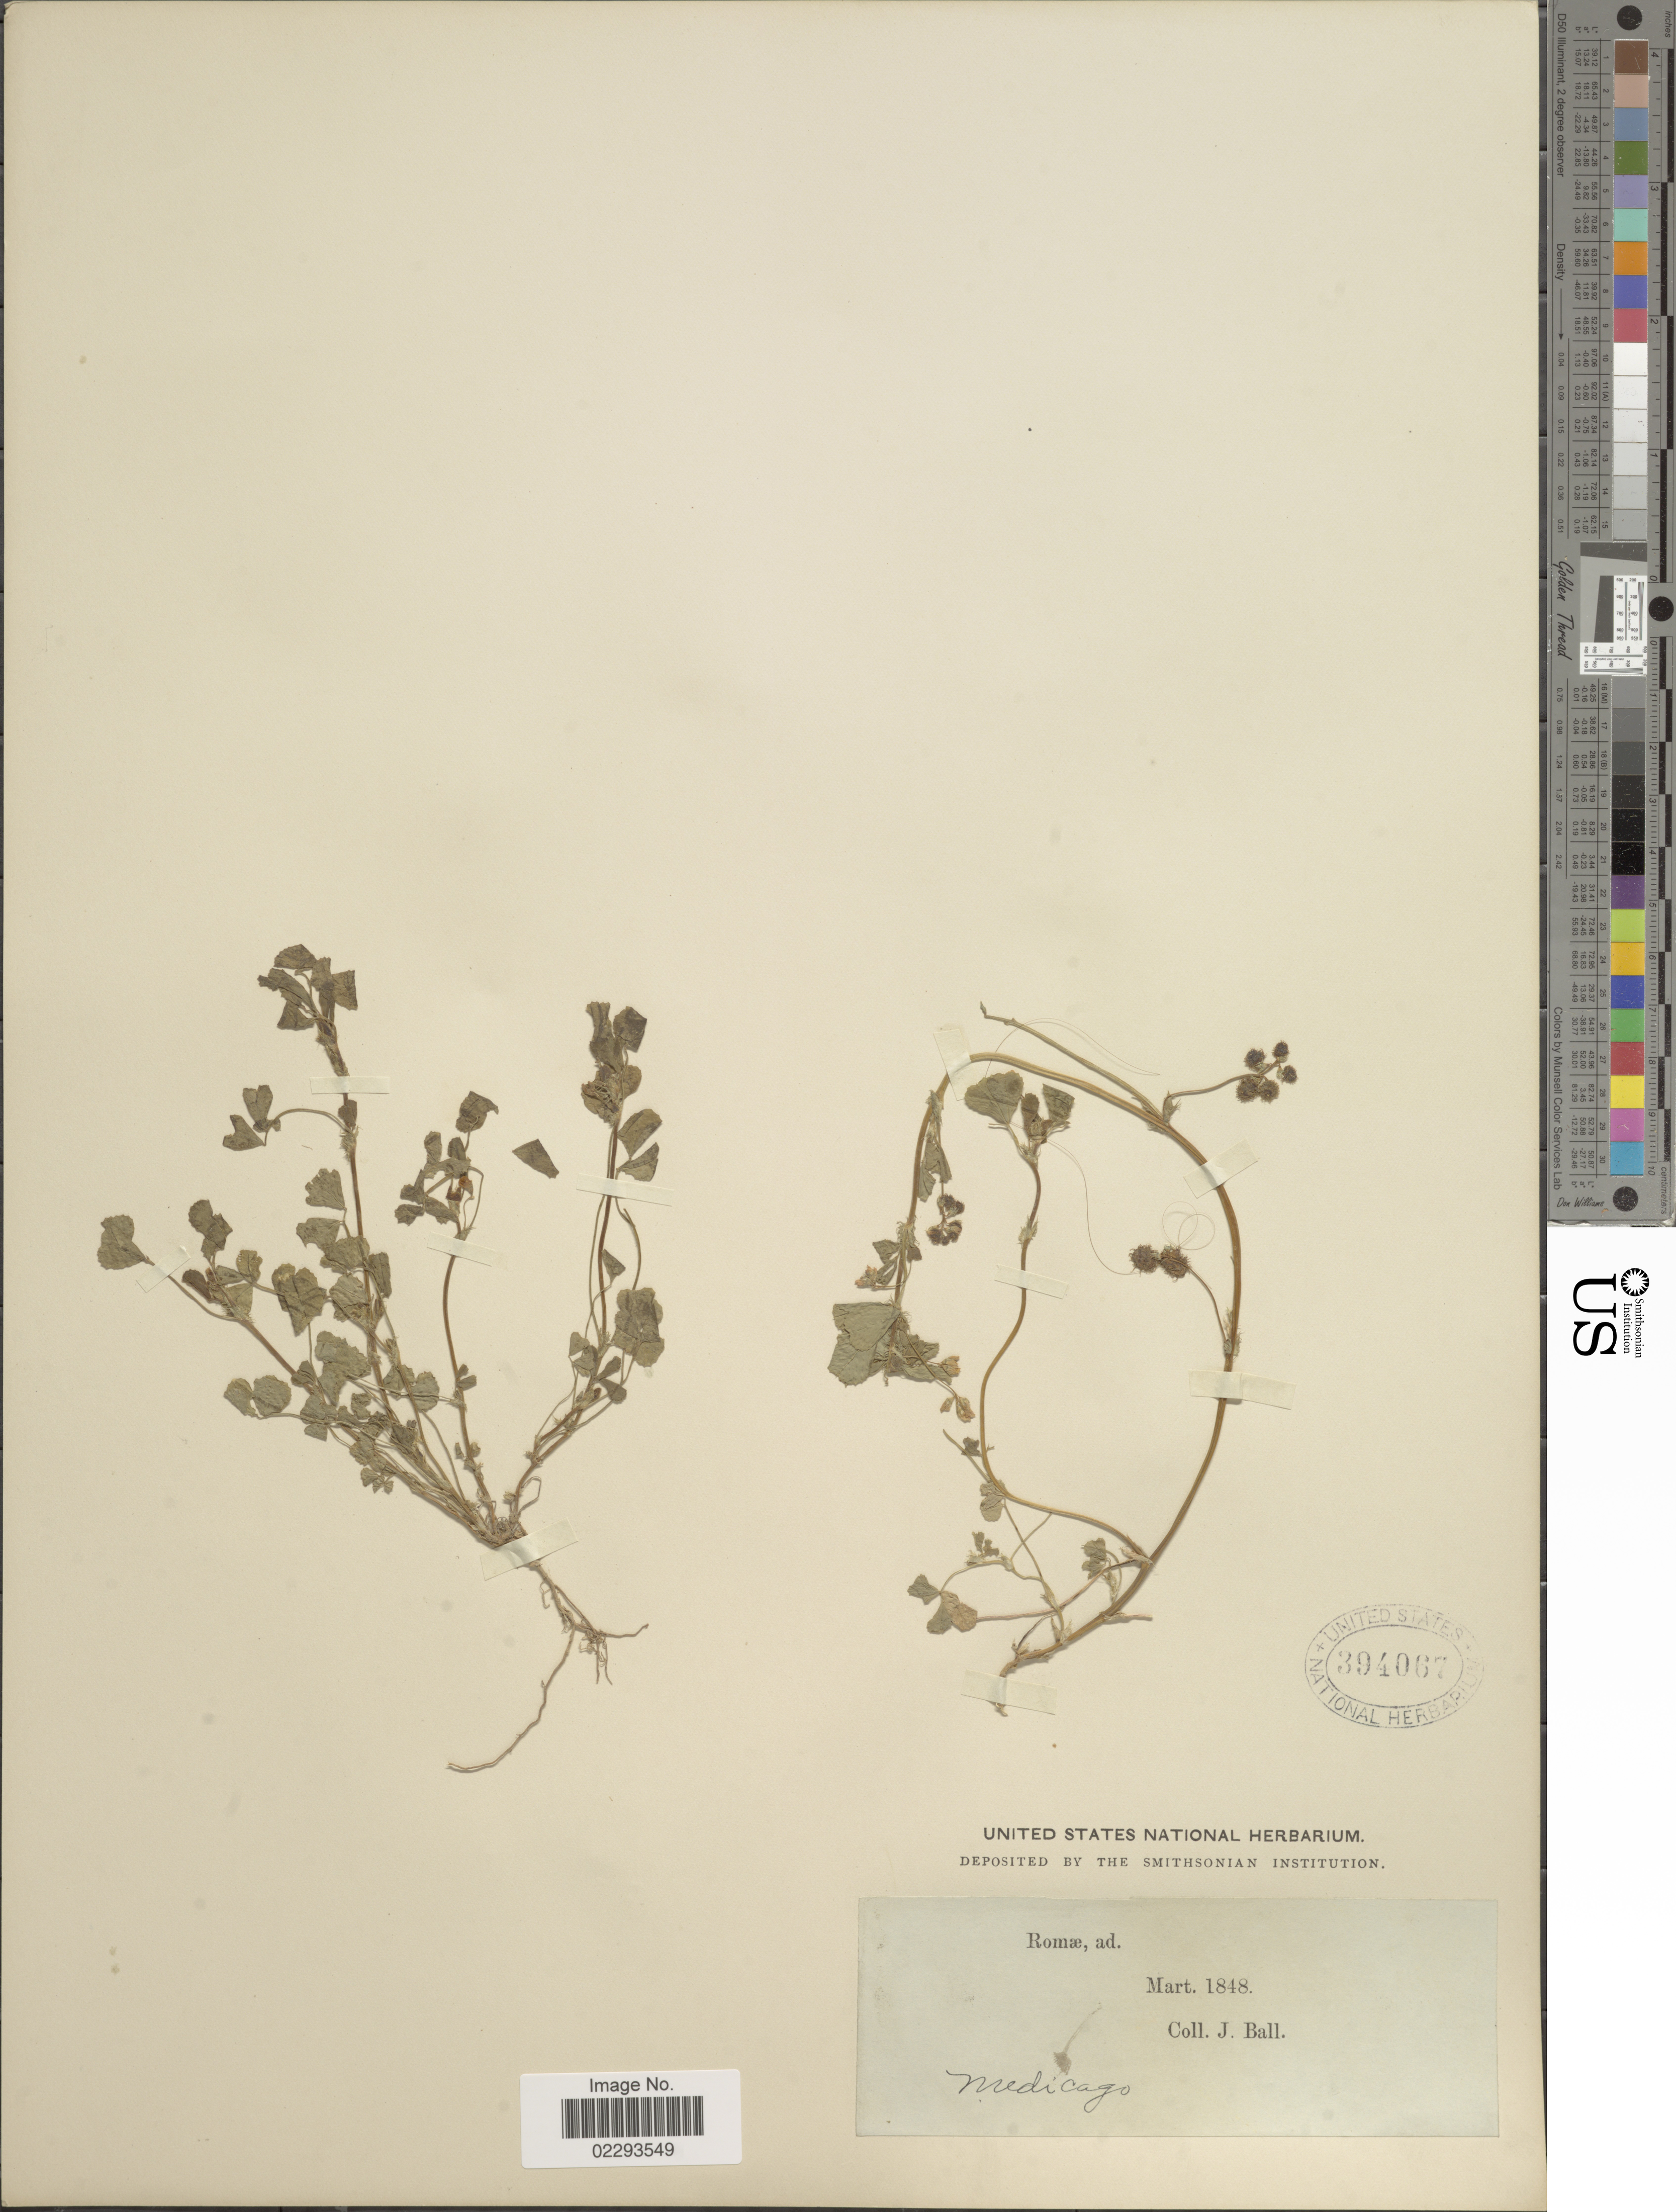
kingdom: Plantae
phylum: Tracheophyta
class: Magnoliopsida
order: Fabales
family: Fabaceae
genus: Medicago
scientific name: Medicago denticulata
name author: Willd.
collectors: J. Ball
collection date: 1848-03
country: Italy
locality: Romae, ad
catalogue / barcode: US 394067